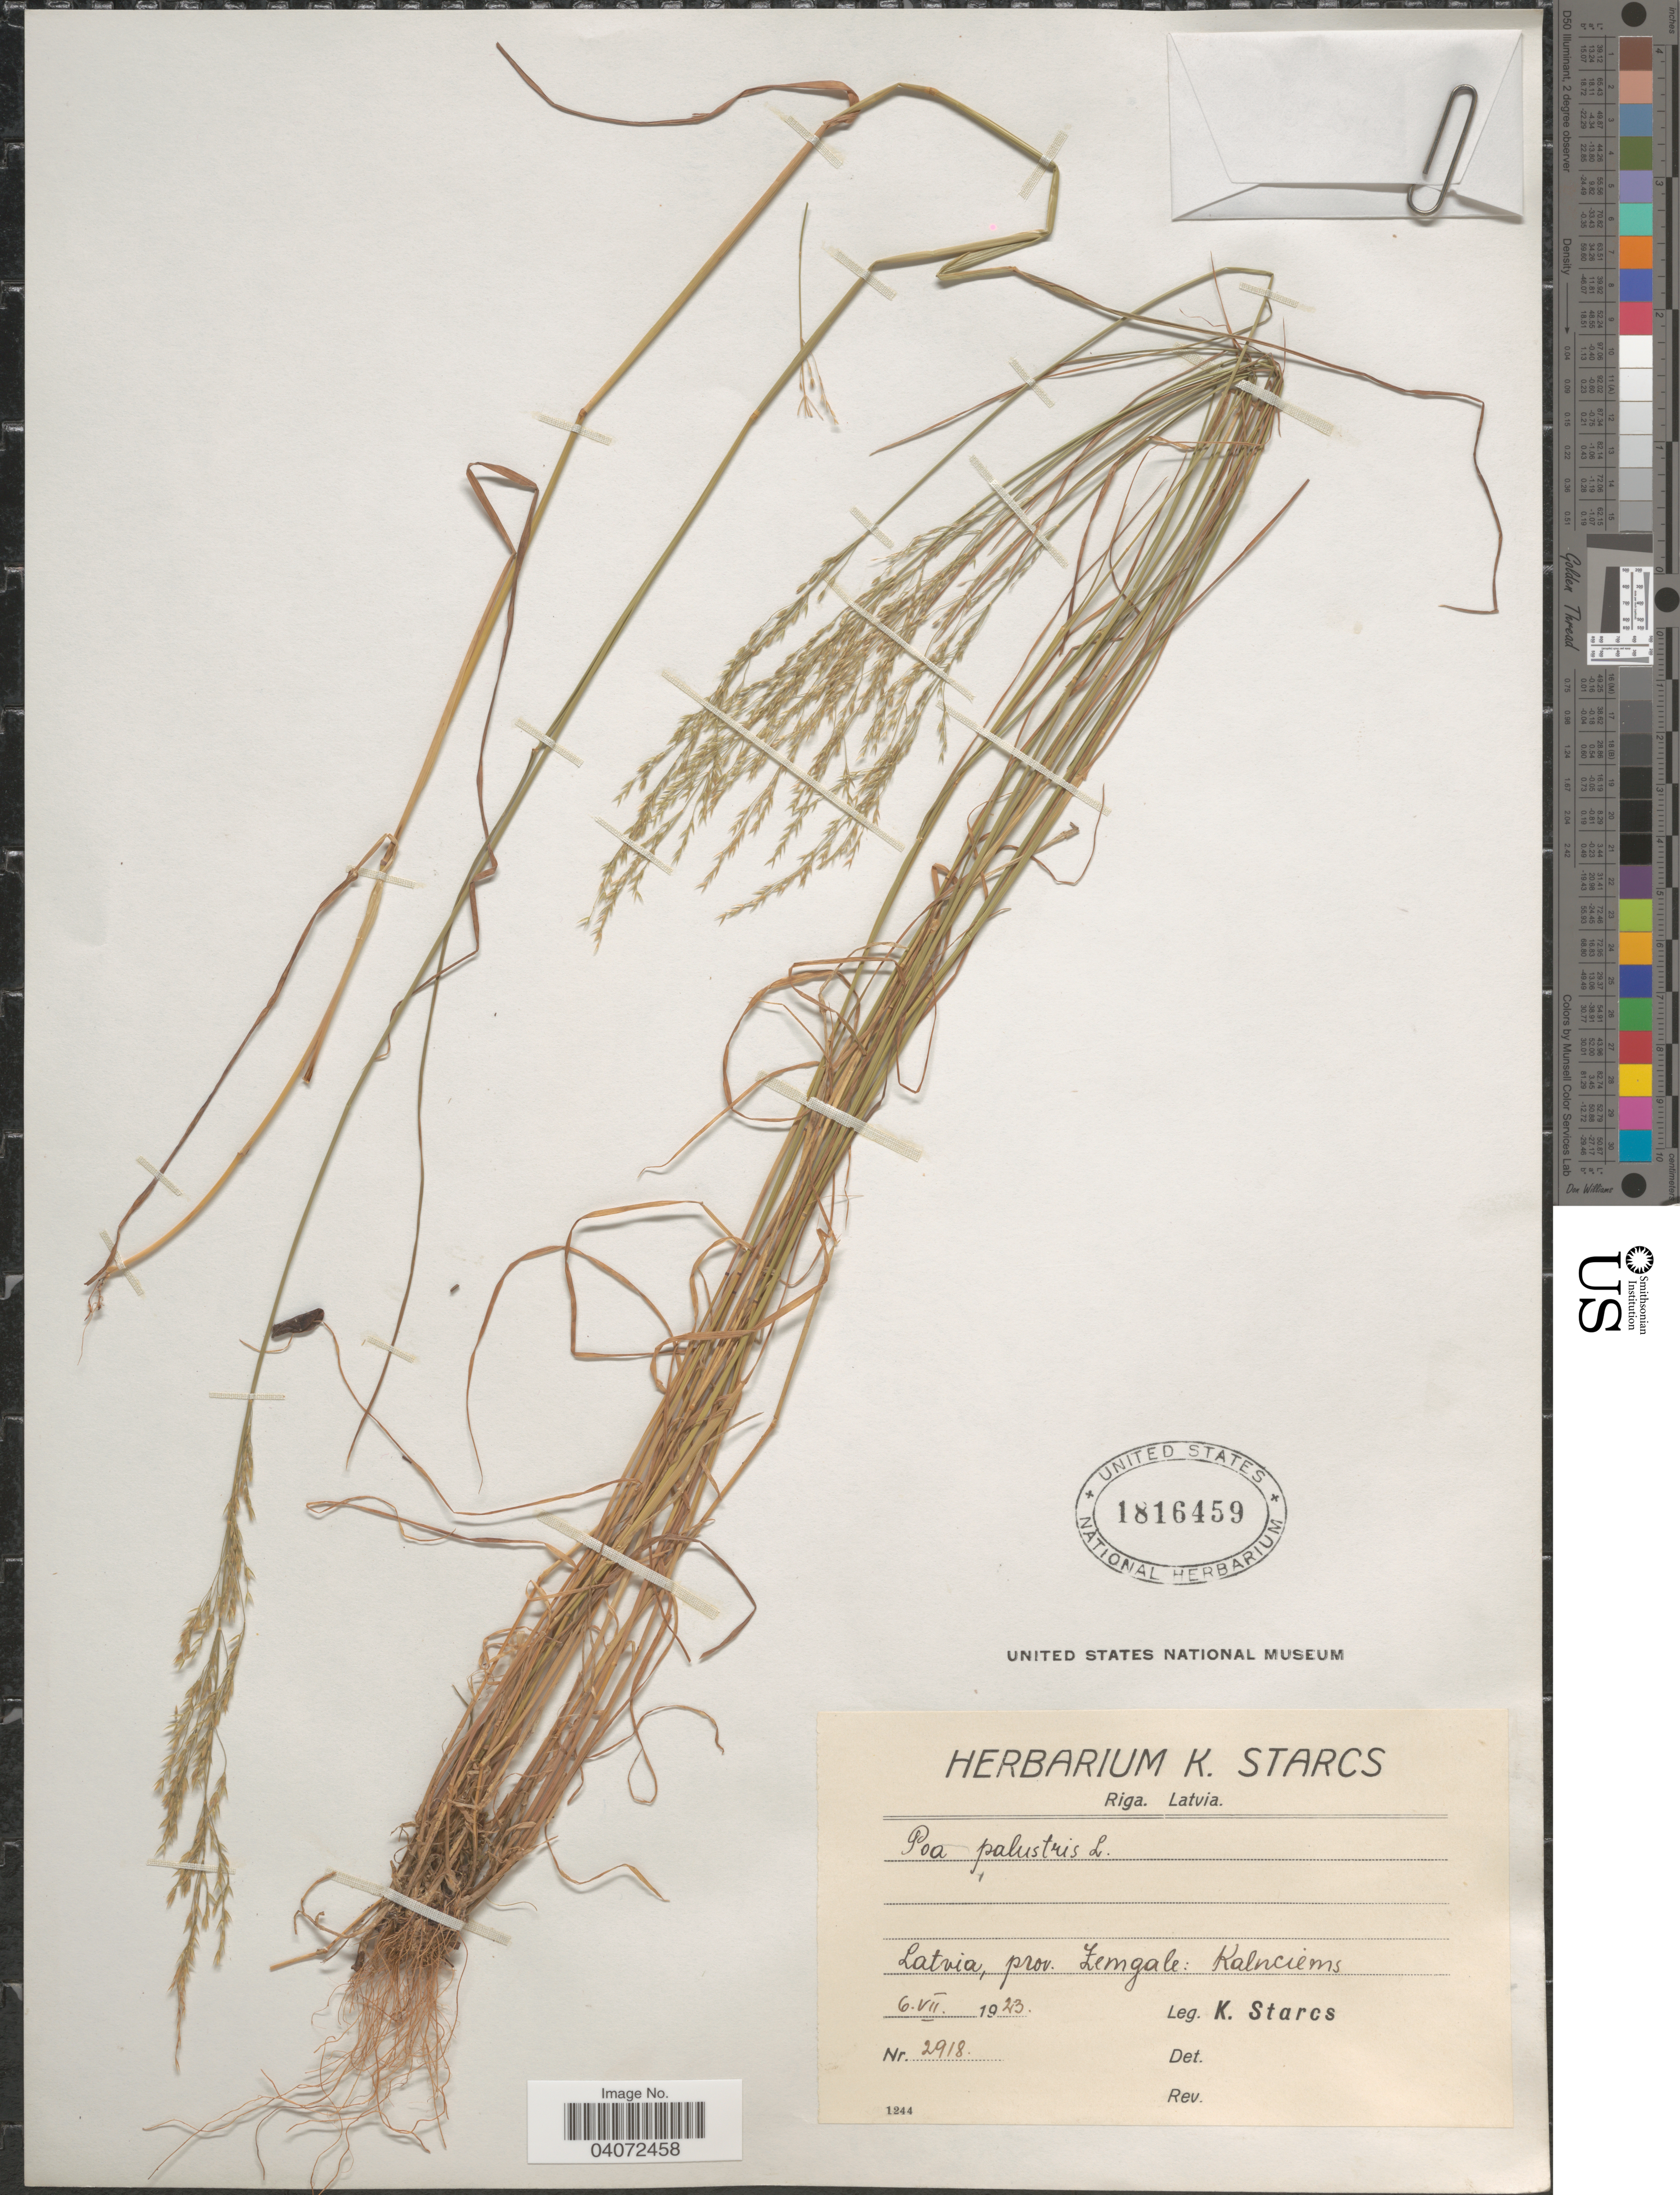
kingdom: Plantae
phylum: Tracheophyta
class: Liliopsida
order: Poales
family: Poaceae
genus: Poa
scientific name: Poa palustris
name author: L.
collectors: K. Starcs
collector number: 2918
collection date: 1923-07-06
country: Latvia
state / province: Riga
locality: Prov. Zemgale: Kalnciems.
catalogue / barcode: US 1816459